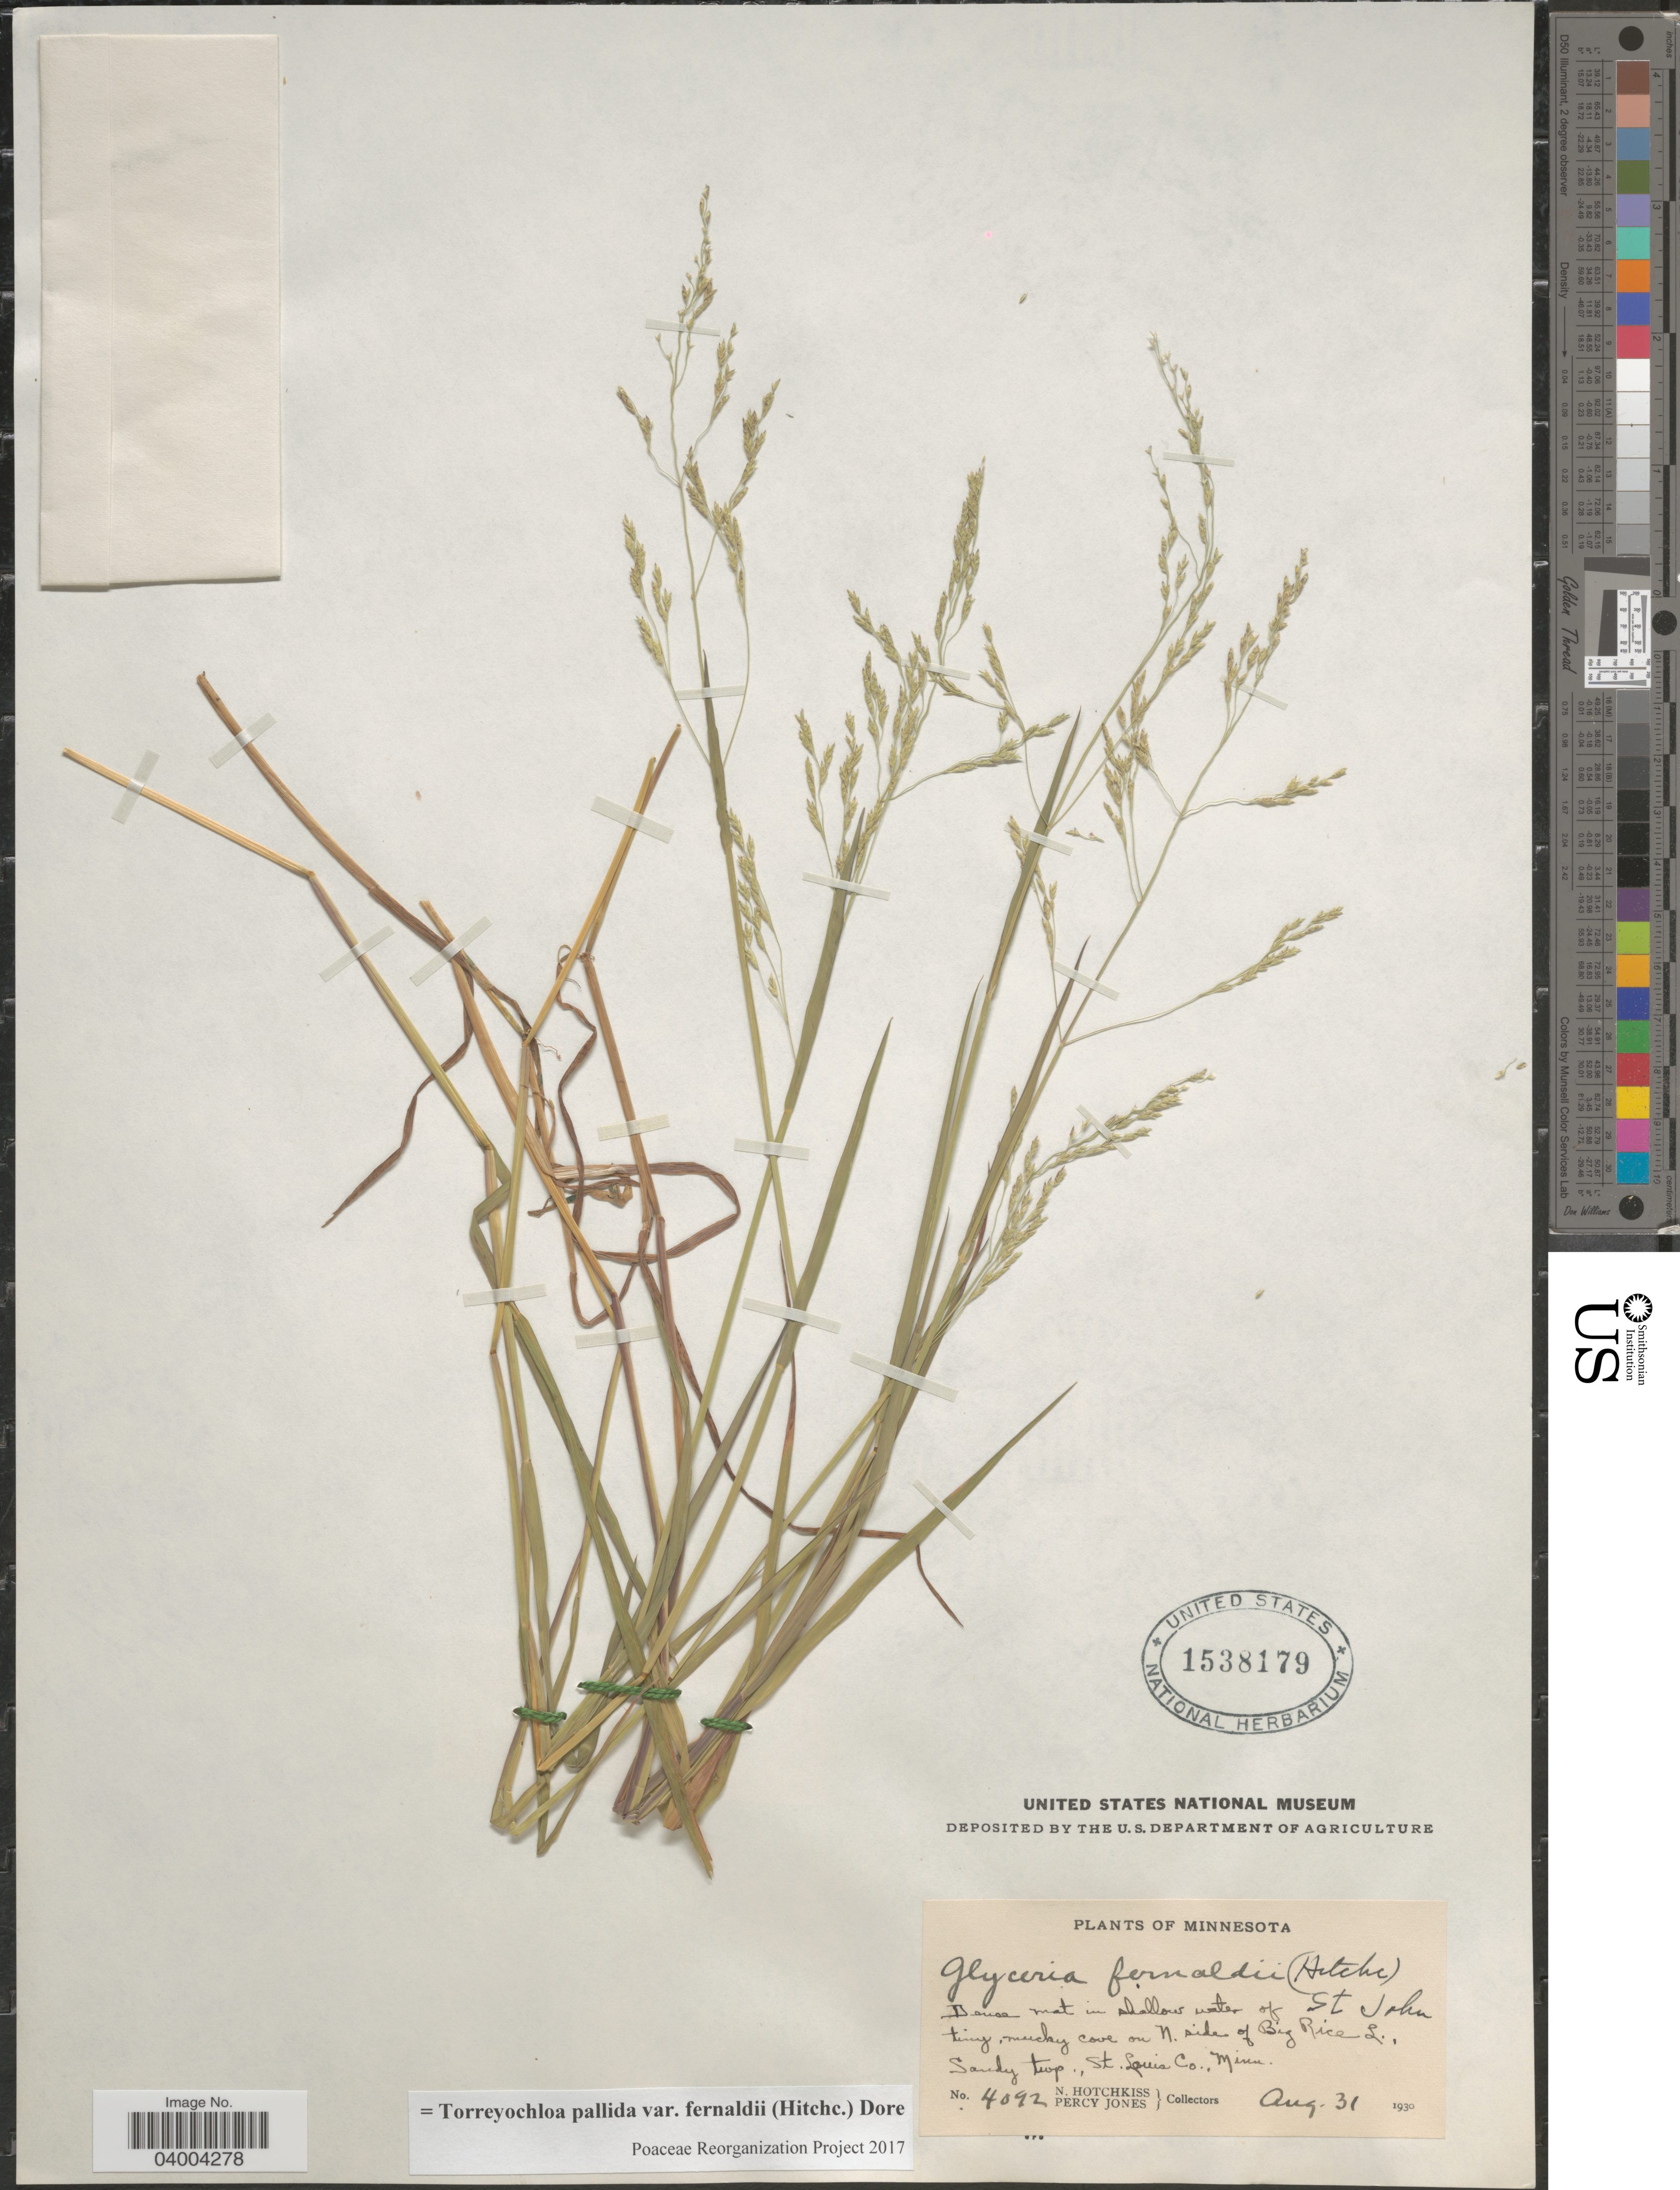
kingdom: Plantae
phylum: Tracheophyta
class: Liliopsida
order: Poales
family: Poaceae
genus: Torreyochloa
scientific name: Torreyochloa pallida var. fernaldii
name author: (Hitchc.) Dore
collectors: N. Hotchkiss & P. Jones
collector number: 4092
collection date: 1930-08-31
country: United States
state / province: Minnesota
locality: Dense mat in shallow water of St John. Tiny, mucky cove on N. side of Big Rice L., Sandy Twp., St. Louis Co.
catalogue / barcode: US 1538179